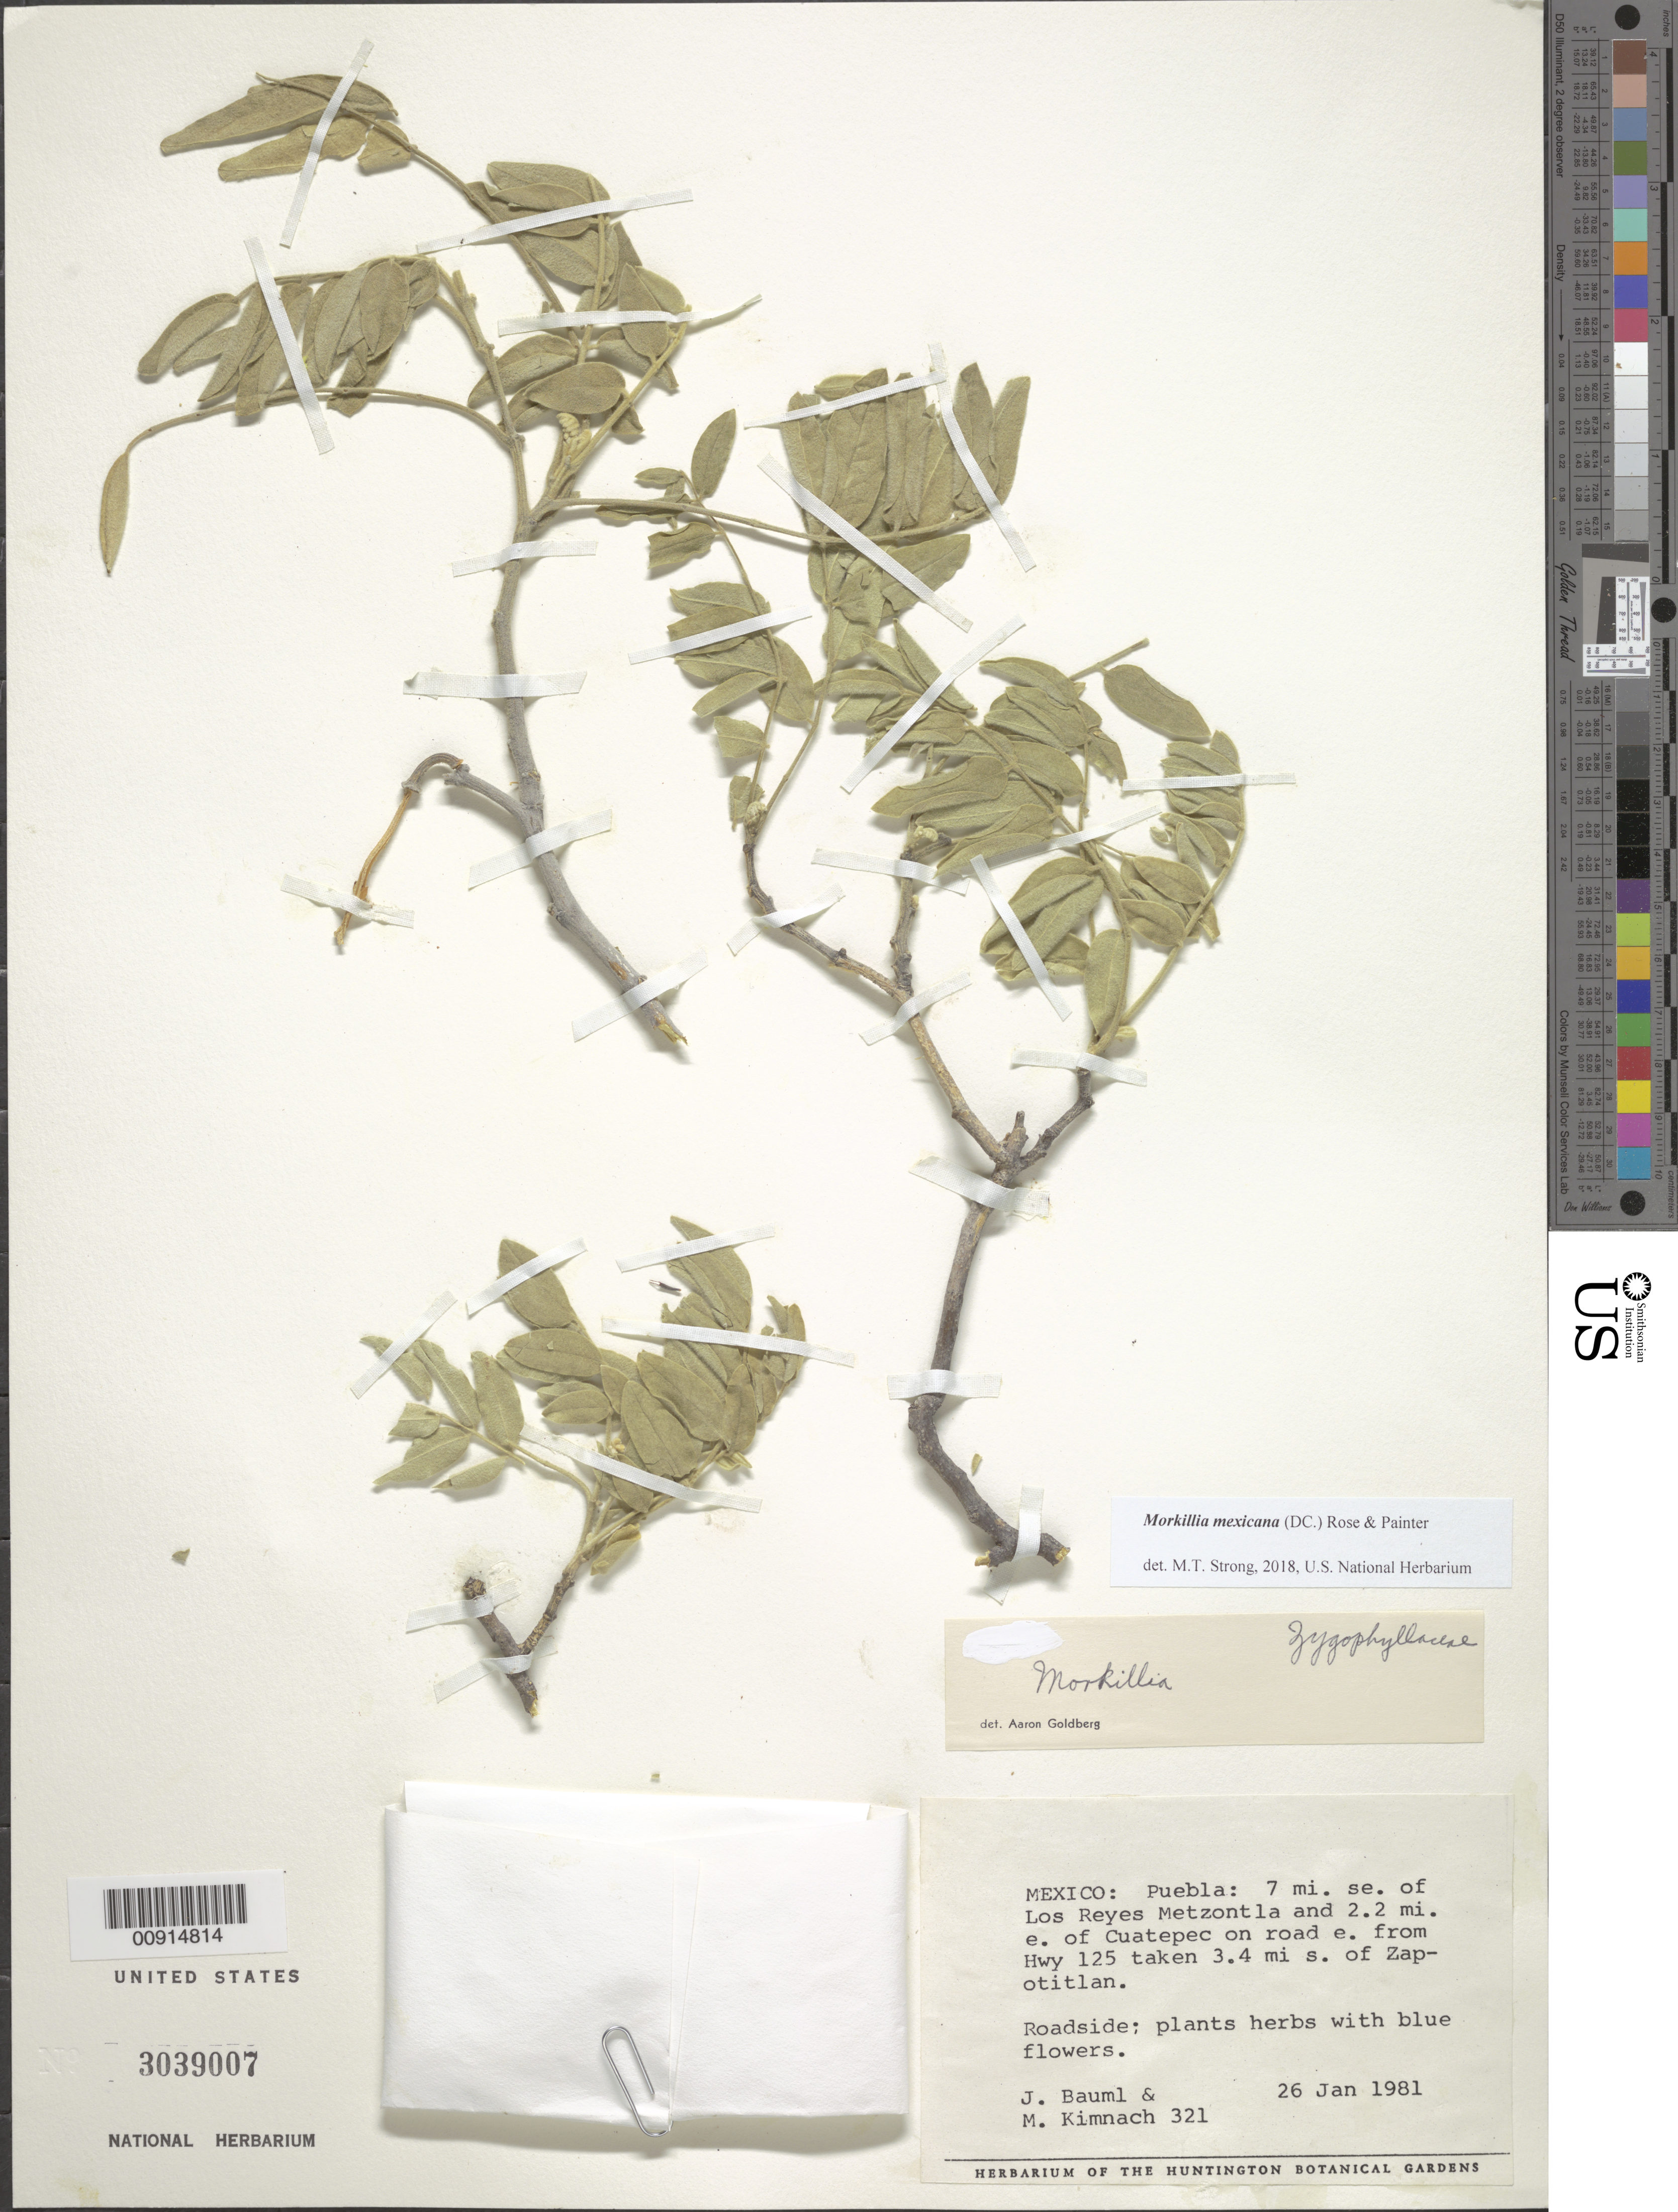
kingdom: Plantae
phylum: Tracheophyta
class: Magnoliopsida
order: Zygophyllales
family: Zygophyllaceae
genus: Morkillia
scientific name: Morkillia mexicana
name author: (Moc. & Sessé ex DC.) Rose & Painter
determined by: Strong, Mark T., (BOT), Smithsonian Institution - National Museum of Natural History (UNITED STATES)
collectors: J. Bauml & M. W. Kimnach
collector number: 321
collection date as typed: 26 Jan 1981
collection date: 1981-01-26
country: Mexico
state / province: Puebla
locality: Puebla: 7 mi. se. of Los reyes Metzontla and 2.2 mi. e. of Cuatepec on road e. from Hwy. 125 taken 3.4 mi. s. of Zapotitlán.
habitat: Roadside.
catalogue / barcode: US 3039007